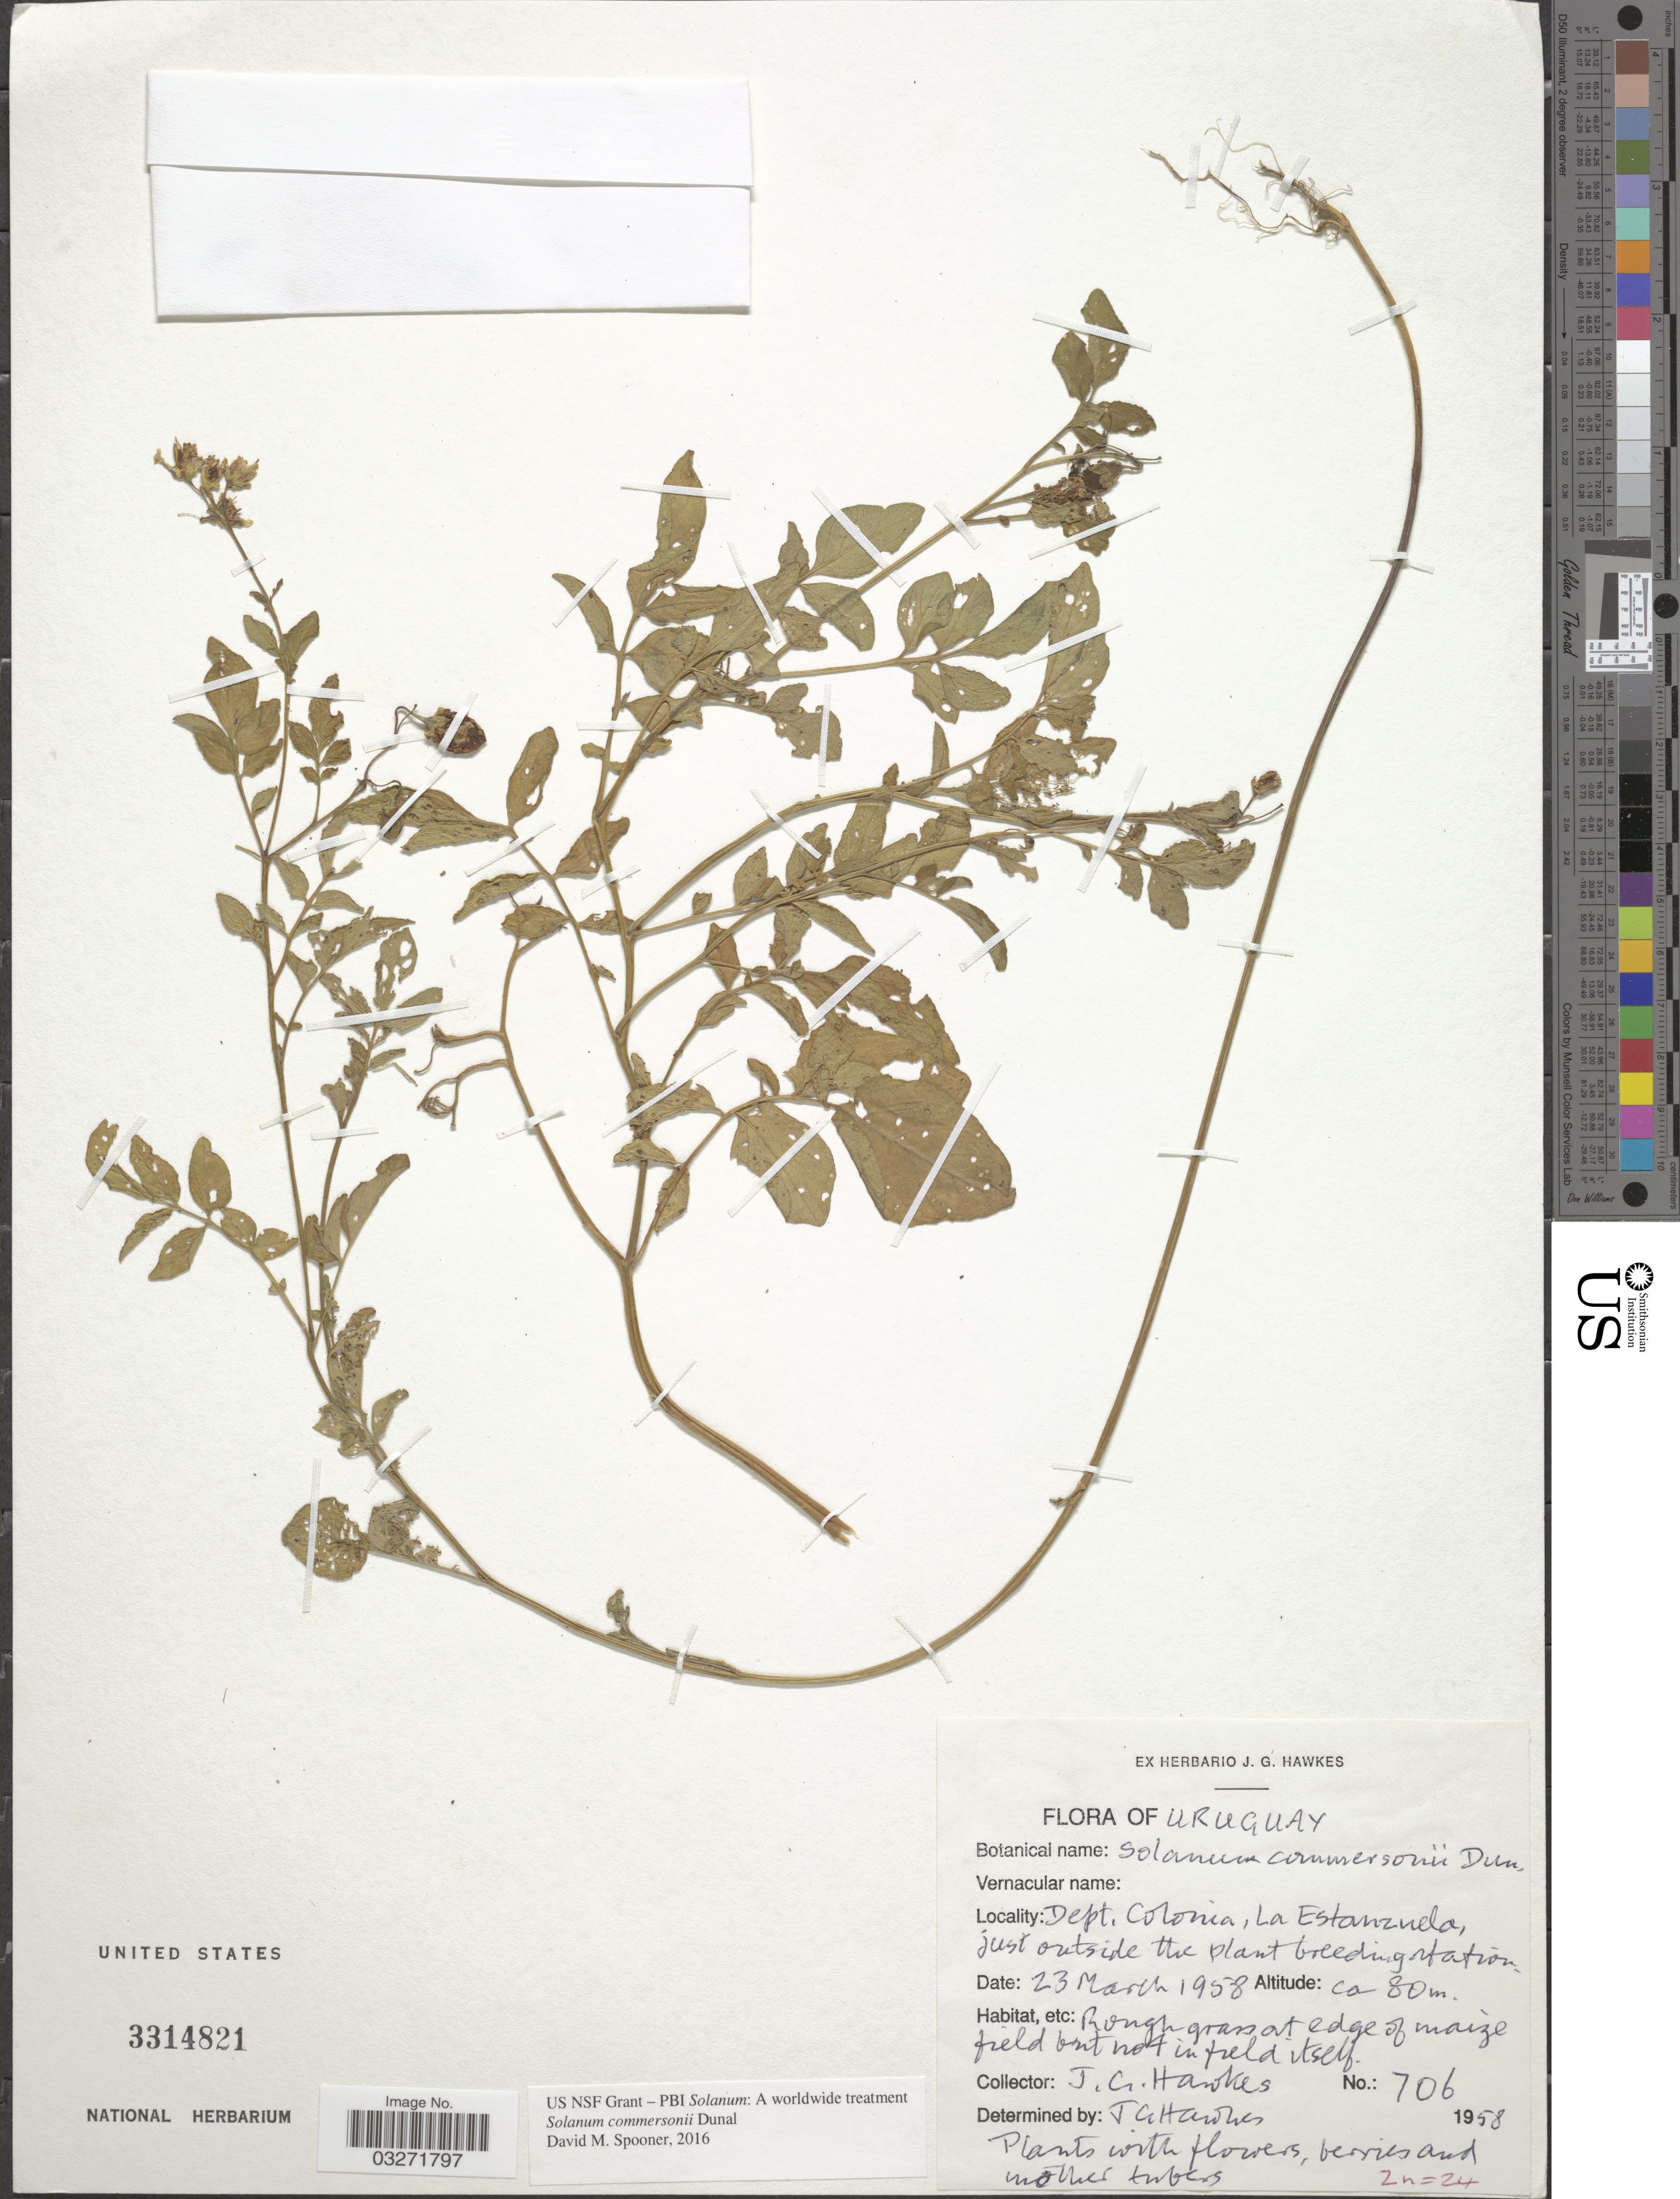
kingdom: Plantae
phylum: Tracheophyta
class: Magnoliopsida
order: Solanales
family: Solanaceae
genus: Solanum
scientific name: Solanum commersonii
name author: Dunal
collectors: J. Hawkes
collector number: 706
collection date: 1958-03-23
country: Uruguay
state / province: Colonia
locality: Dept. Colonia, La Estanzuela, just outside the plant breeding station.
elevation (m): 80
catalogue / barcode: US 3314821